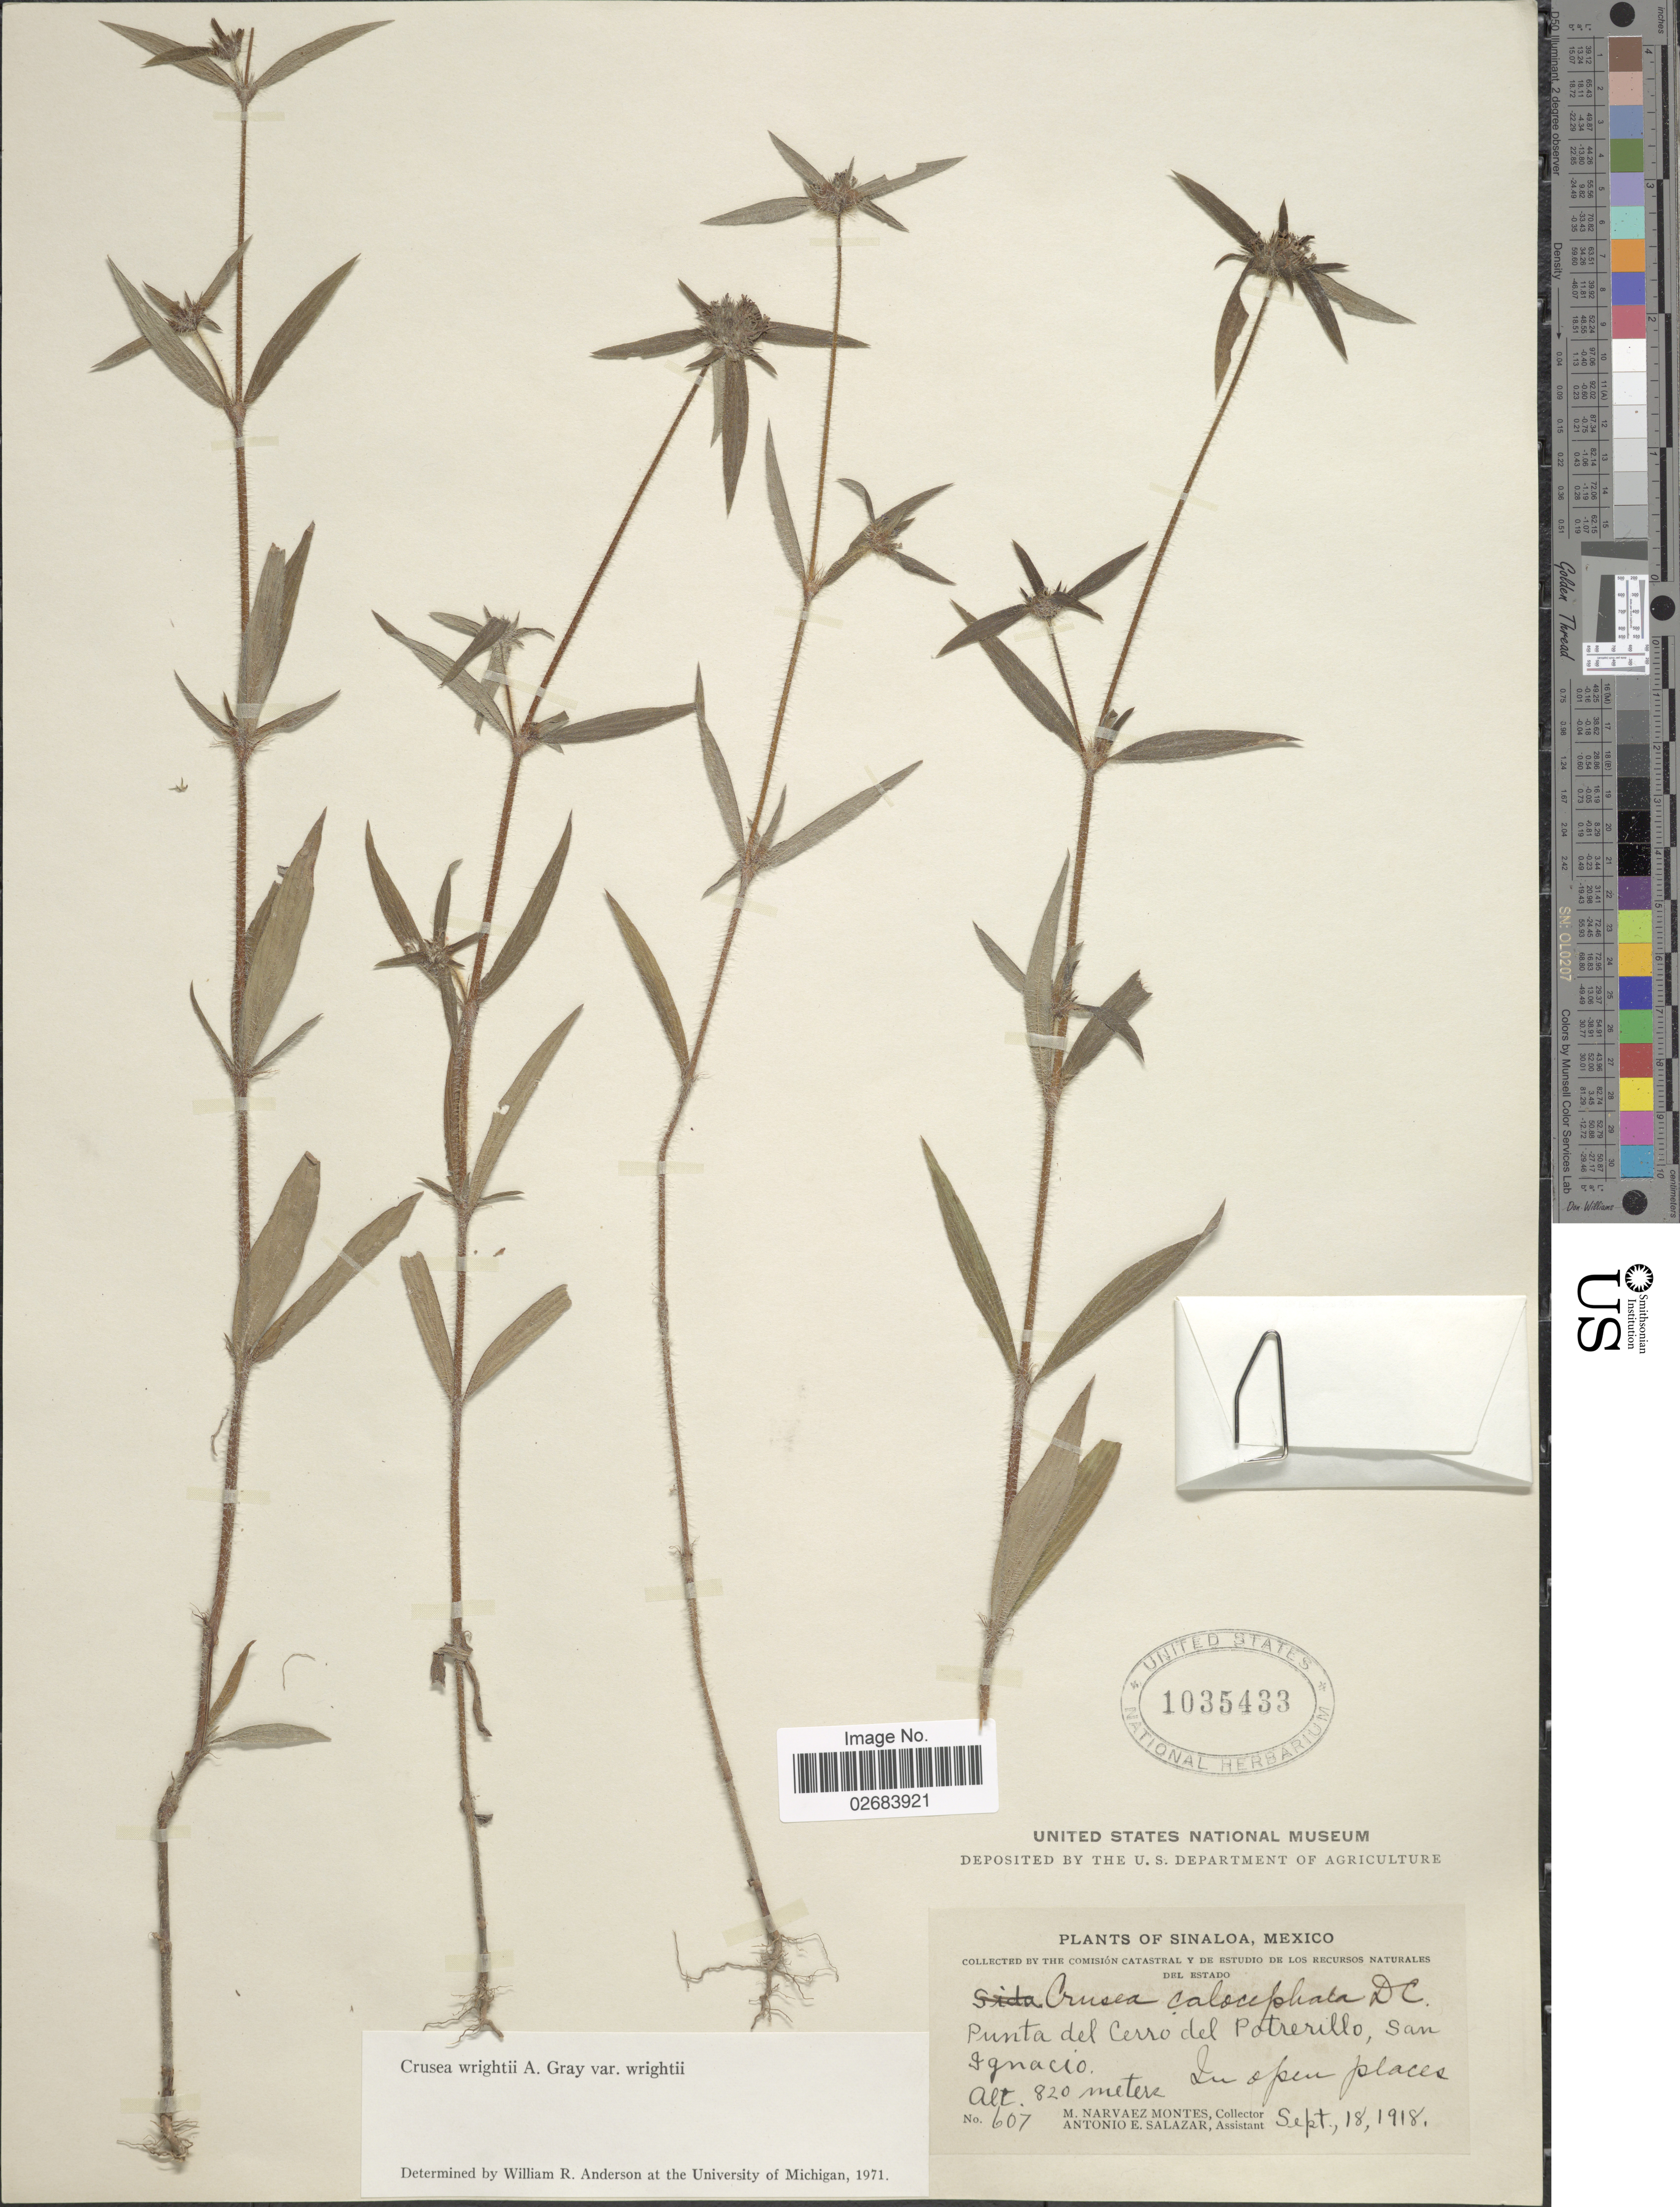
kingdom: Plantae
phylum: Tracheophyta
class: Magnoliopsida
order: Gentianales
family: Rubiaceae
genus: Crusea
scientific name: Crusea wrightii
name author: A. Gray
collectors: M. Narvaez-Montes & A. E. Salazar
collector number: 607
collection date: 1918-09-18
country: Mexico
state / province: Sinaloa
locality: Punta del Cerro del Potrerillo, San Ignacio, in open places.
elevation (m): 820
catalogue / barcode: US 1035433